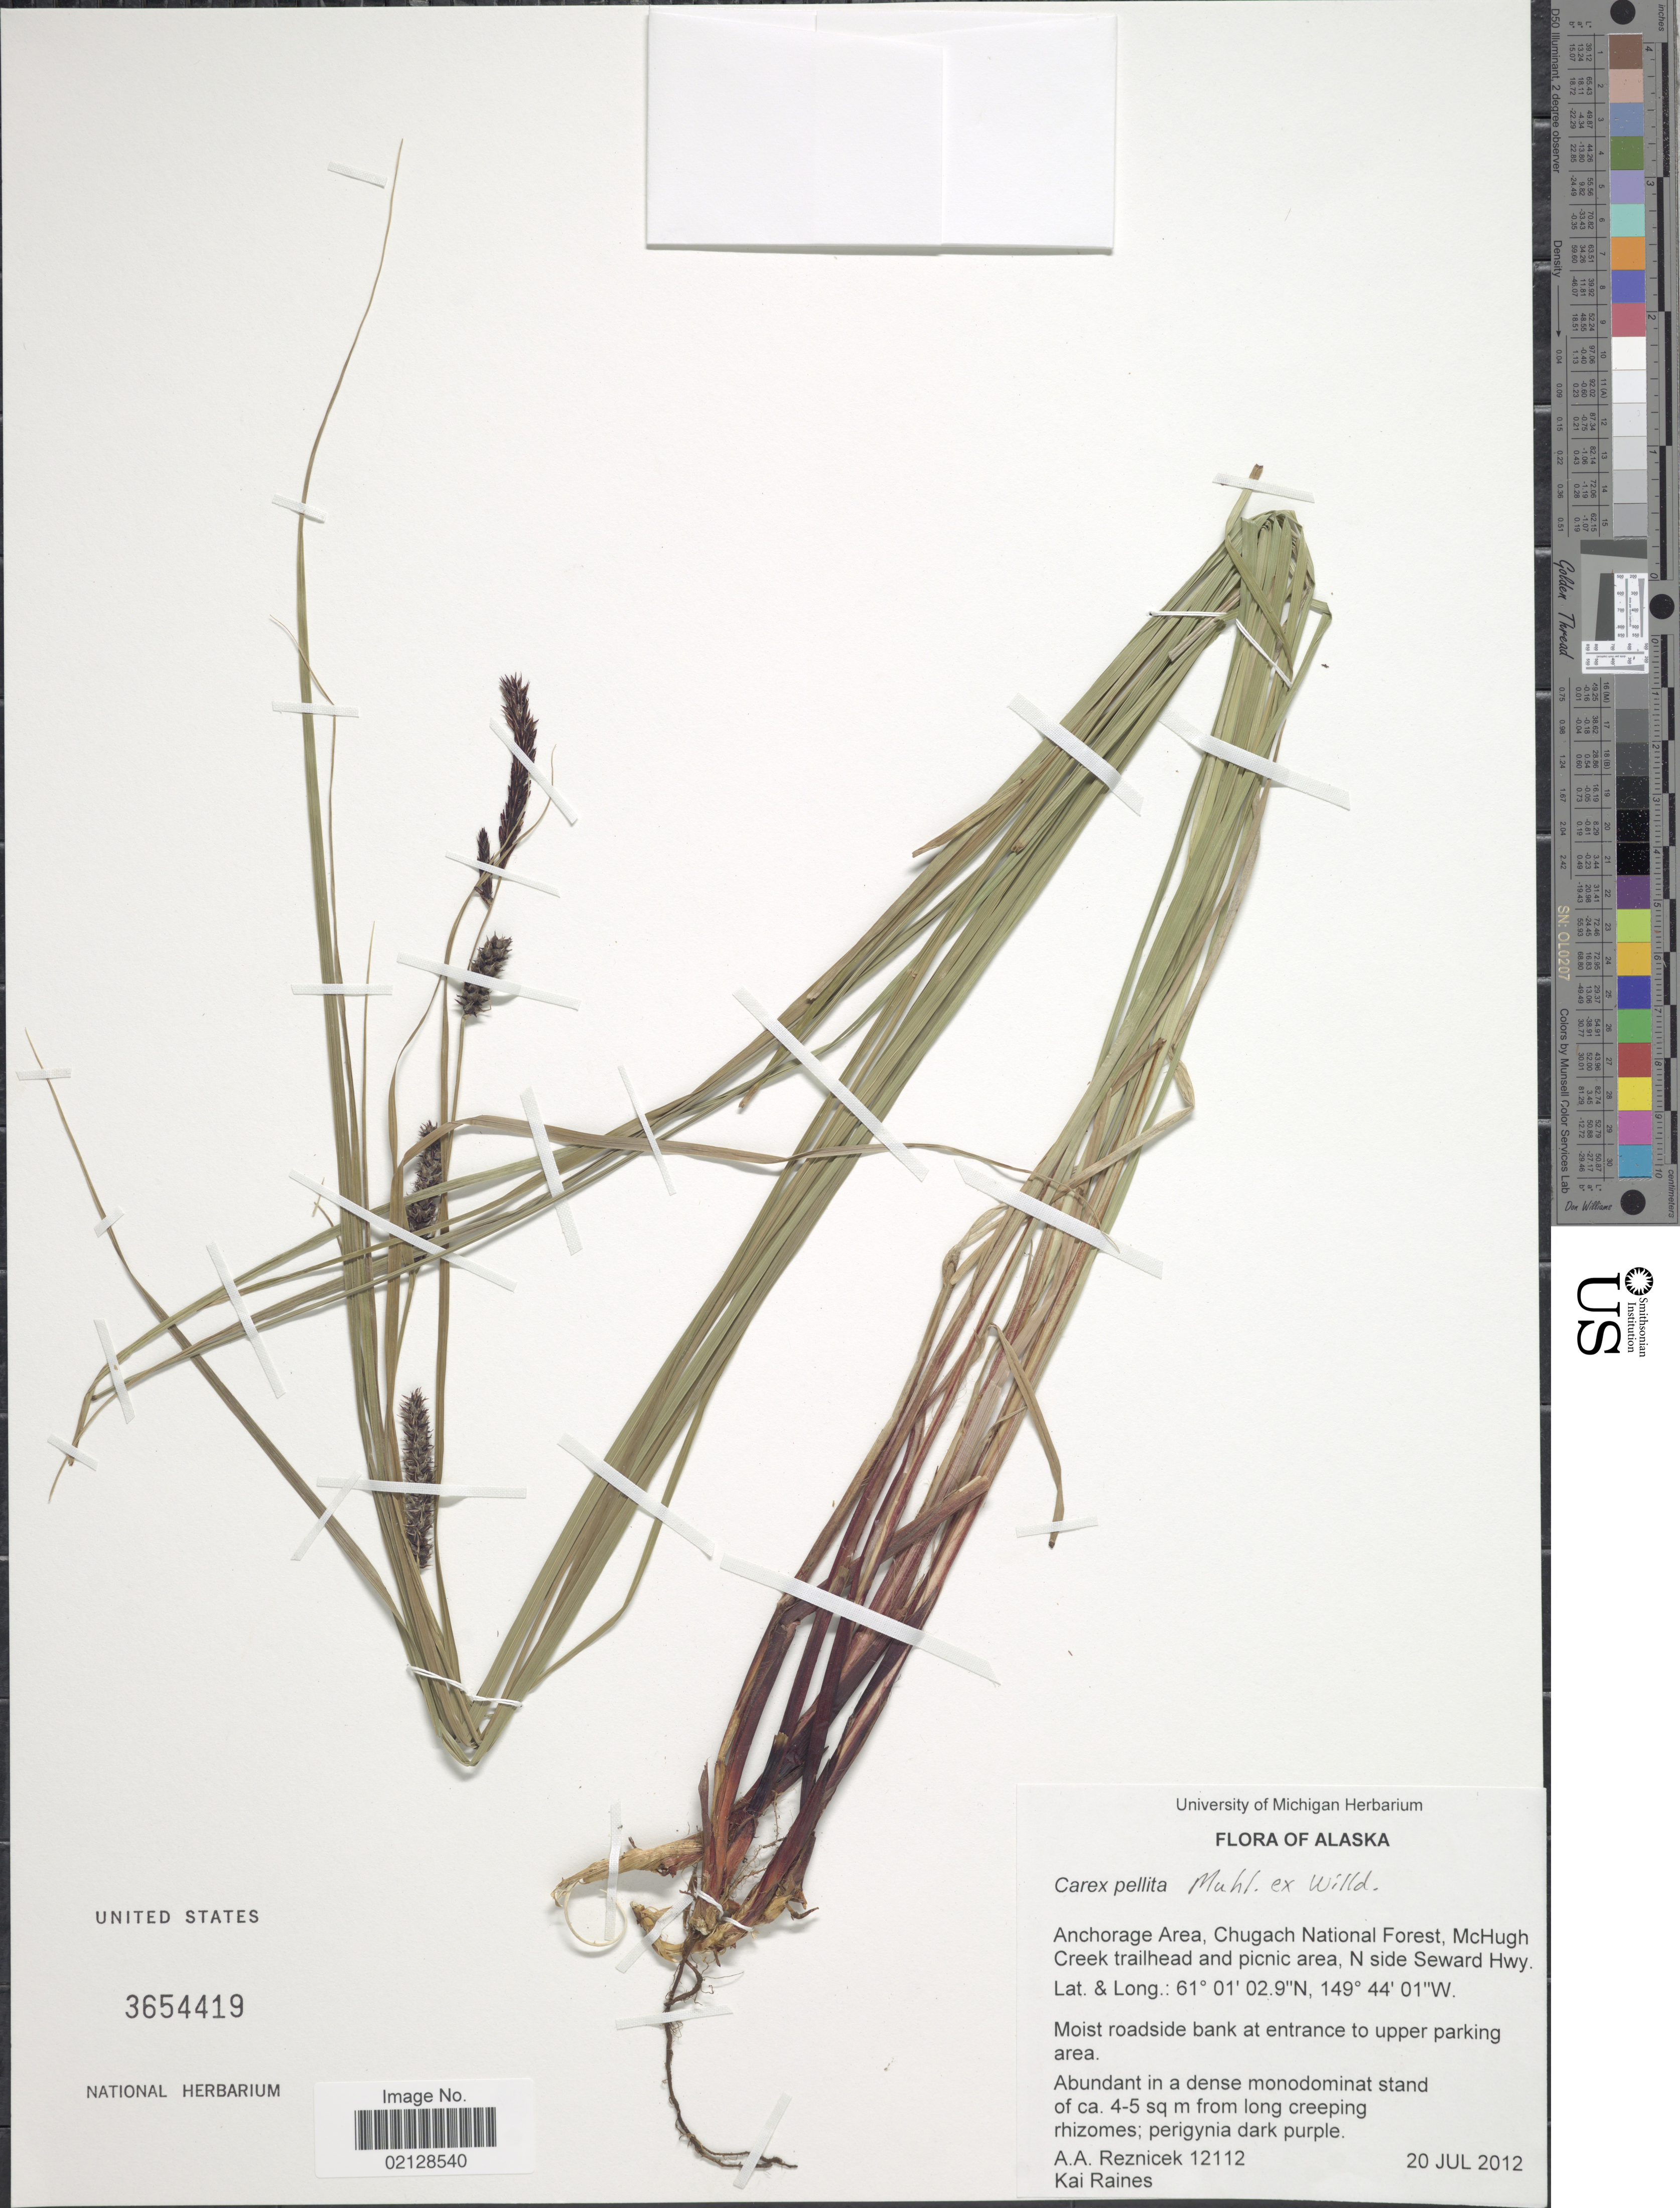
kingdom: Plantae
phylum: Tracheophyta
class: Liliopsida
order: Poales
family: Cyperaceae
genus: Carex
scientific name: Carex pellita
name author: Muhl. ex Willd.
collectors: A. A. Reznicek & K. Raines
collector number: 12112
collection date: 2012-07-20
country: United States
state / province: Alaska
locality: Anchorage Area, Chugach National Forest, McHugh CReek trailhead and picnic area, N side Seward Hwy.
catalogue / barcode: US 3654419